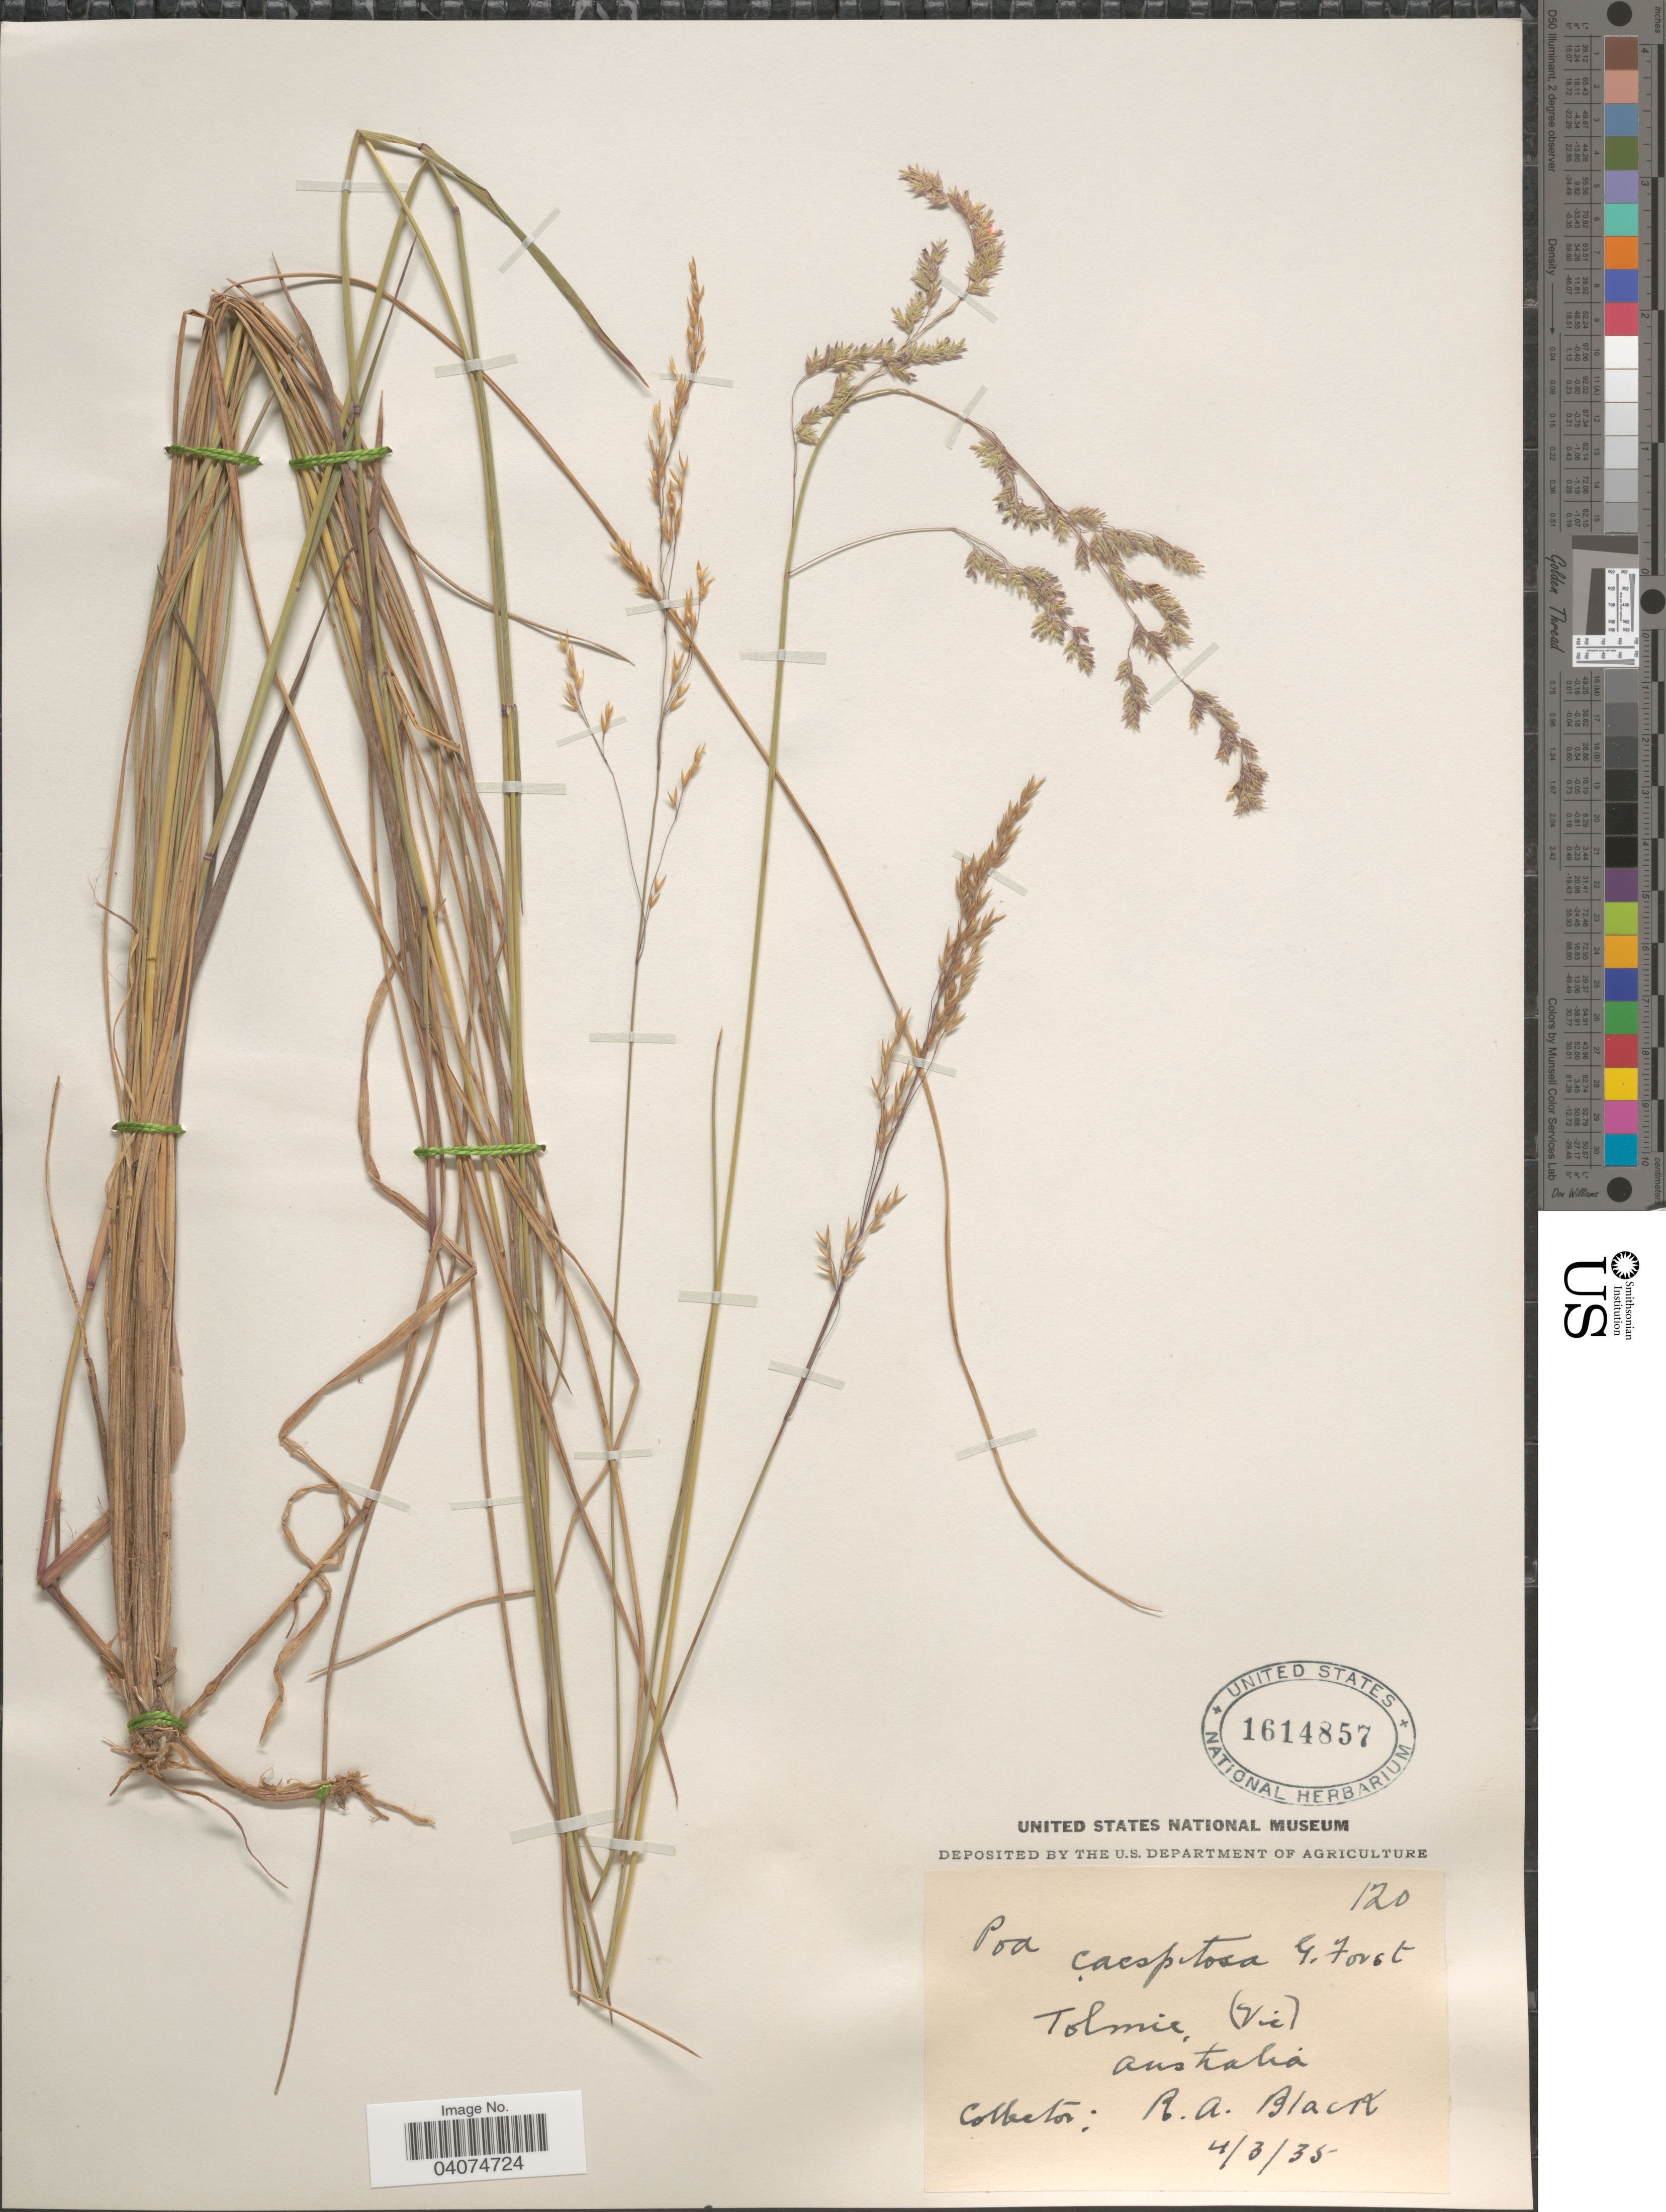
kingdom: Plantae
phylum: Tracheophyta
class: Liliopsida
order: Poales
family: Poaceae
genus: Poa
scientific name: Poa sp.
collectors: R. A. Black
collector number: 120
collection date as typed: Transcribed d/m/y: 4/3/35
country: Australia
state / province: Victoria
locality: Tolmie, (Vic).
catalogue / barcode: US 1614857